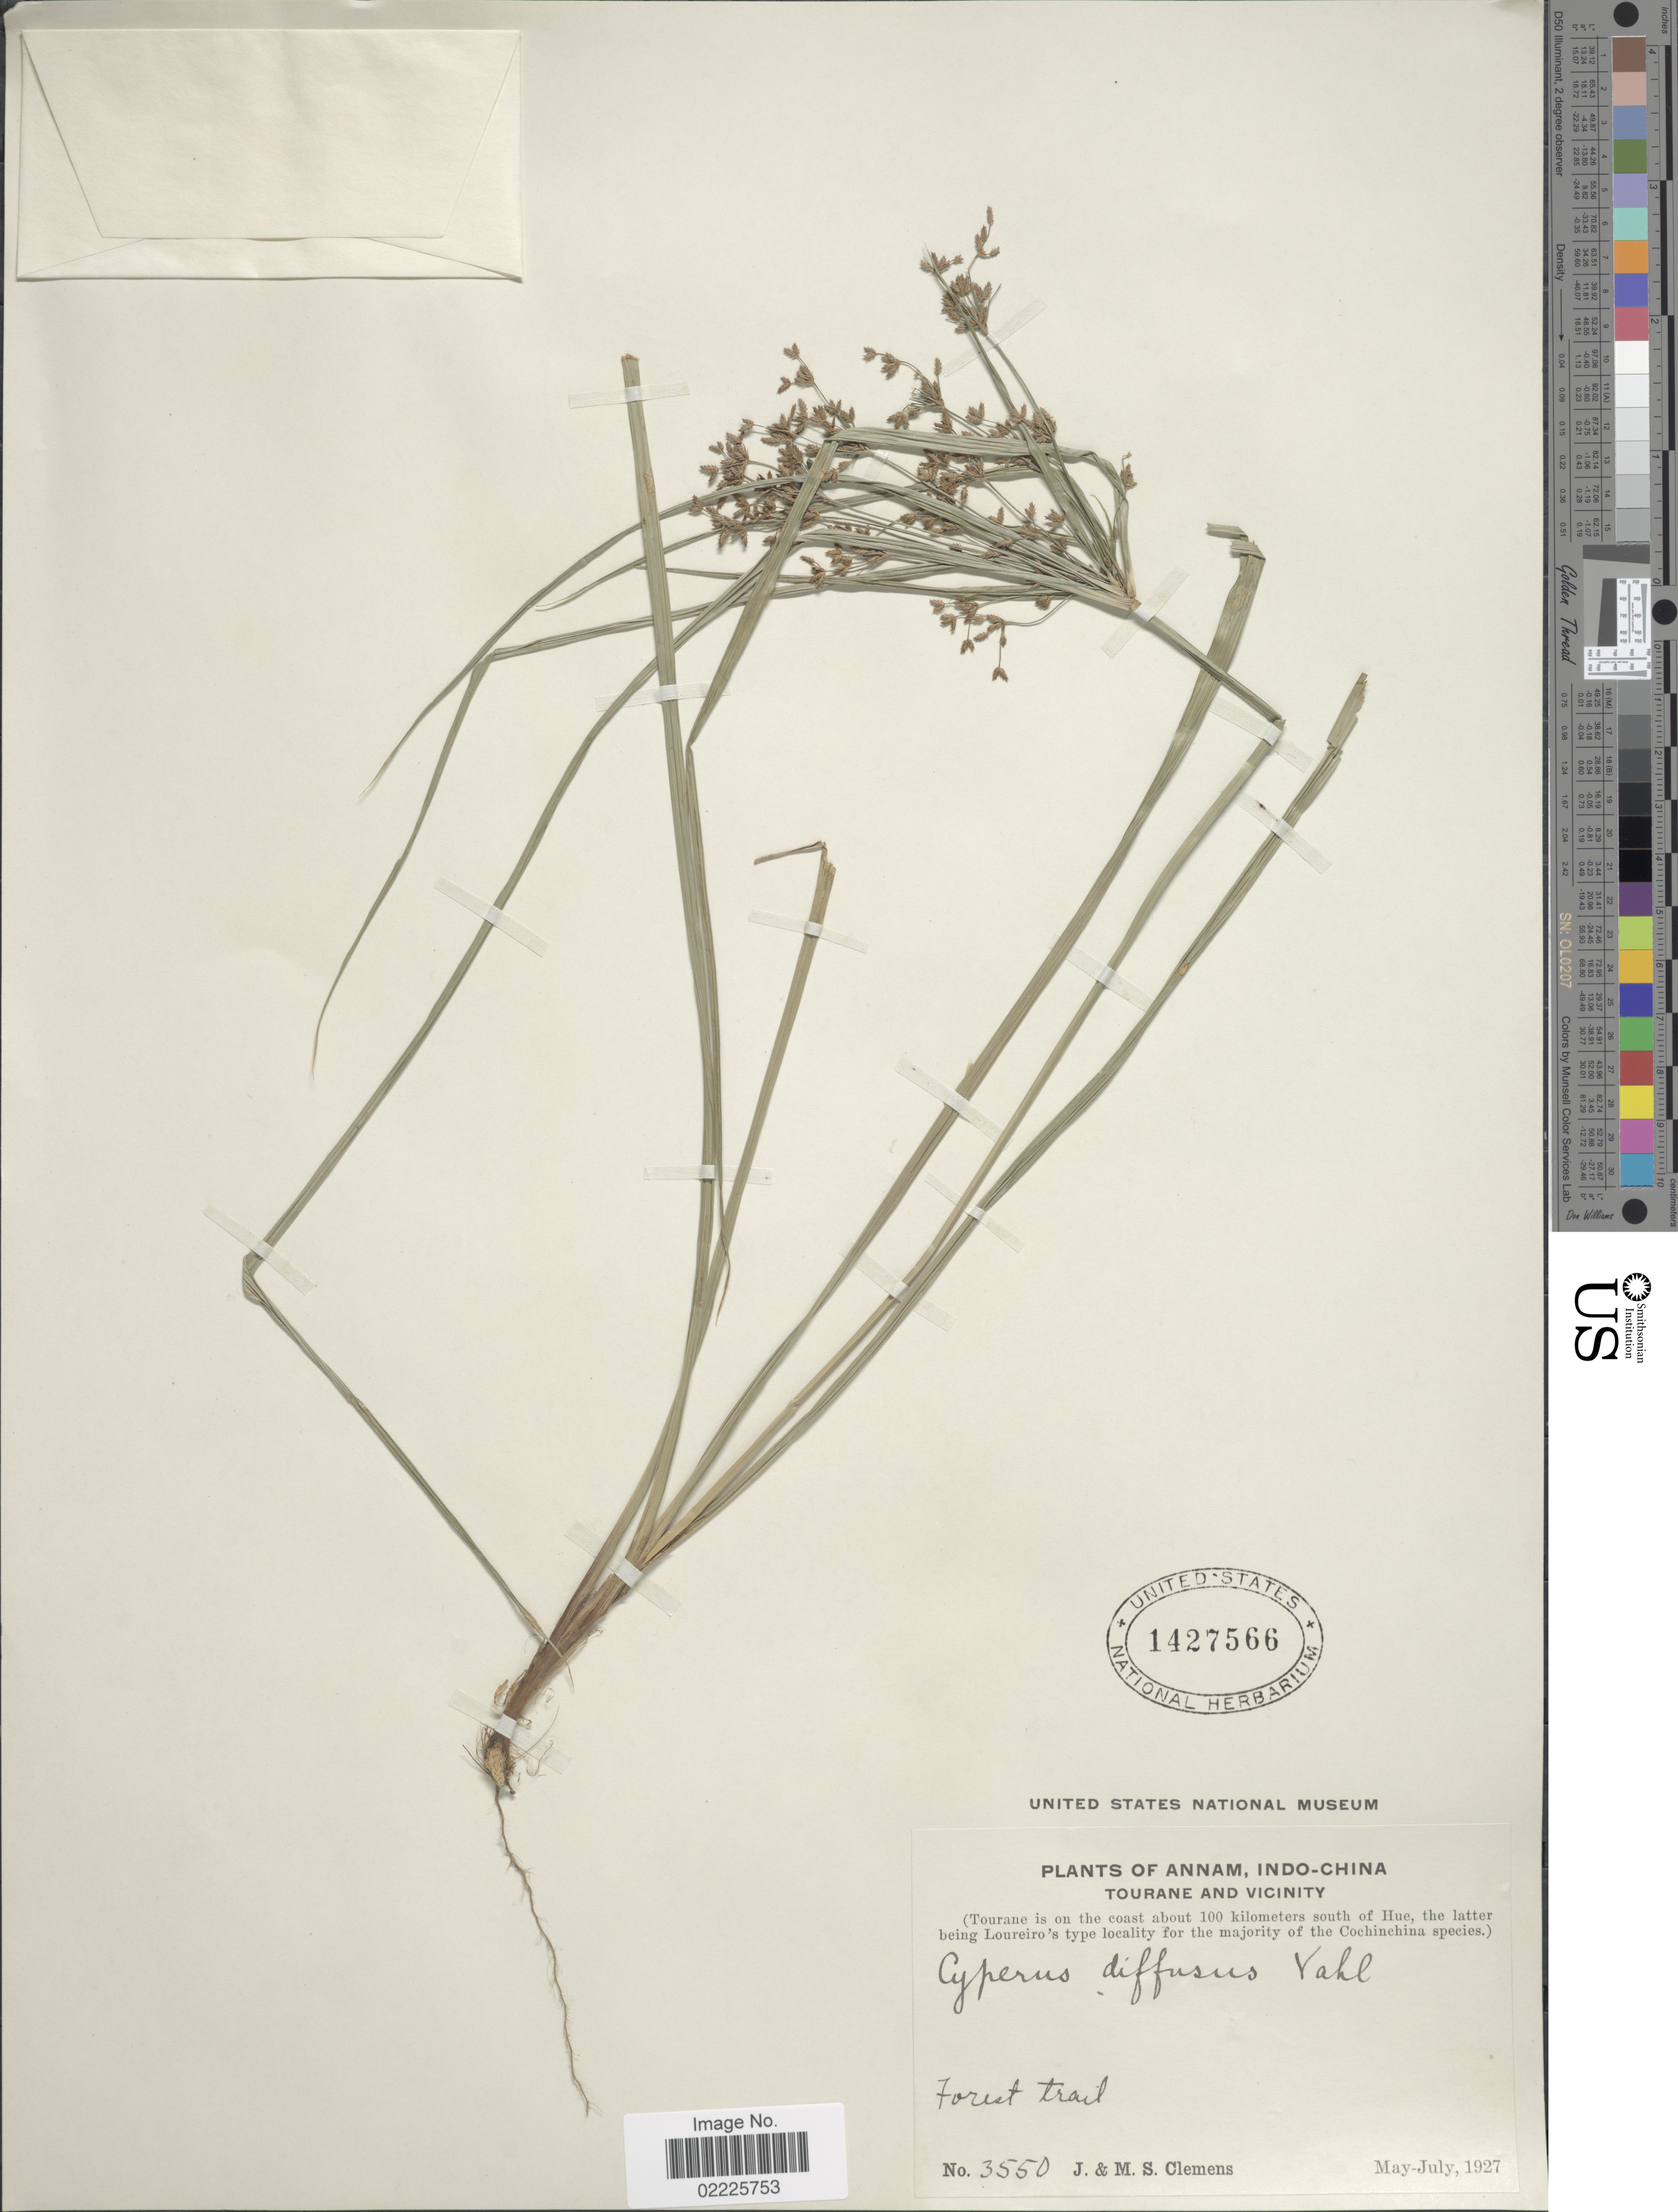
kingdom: Plantae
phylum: Tracheophyta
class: Liliopsida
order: Poales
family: Cyperaceae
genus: Cyperus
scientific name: Cyperus diffusus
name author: Vahl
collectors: J. Clemens & M. S. Clemens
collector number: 3550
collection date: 1927-05/1927-07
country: Vietnam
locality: Annam, Indo-China, Tourane and vicinity (Tourane is on the coast about 100 kilometers south of Hue), Forest trail.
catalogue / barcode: US 1427566